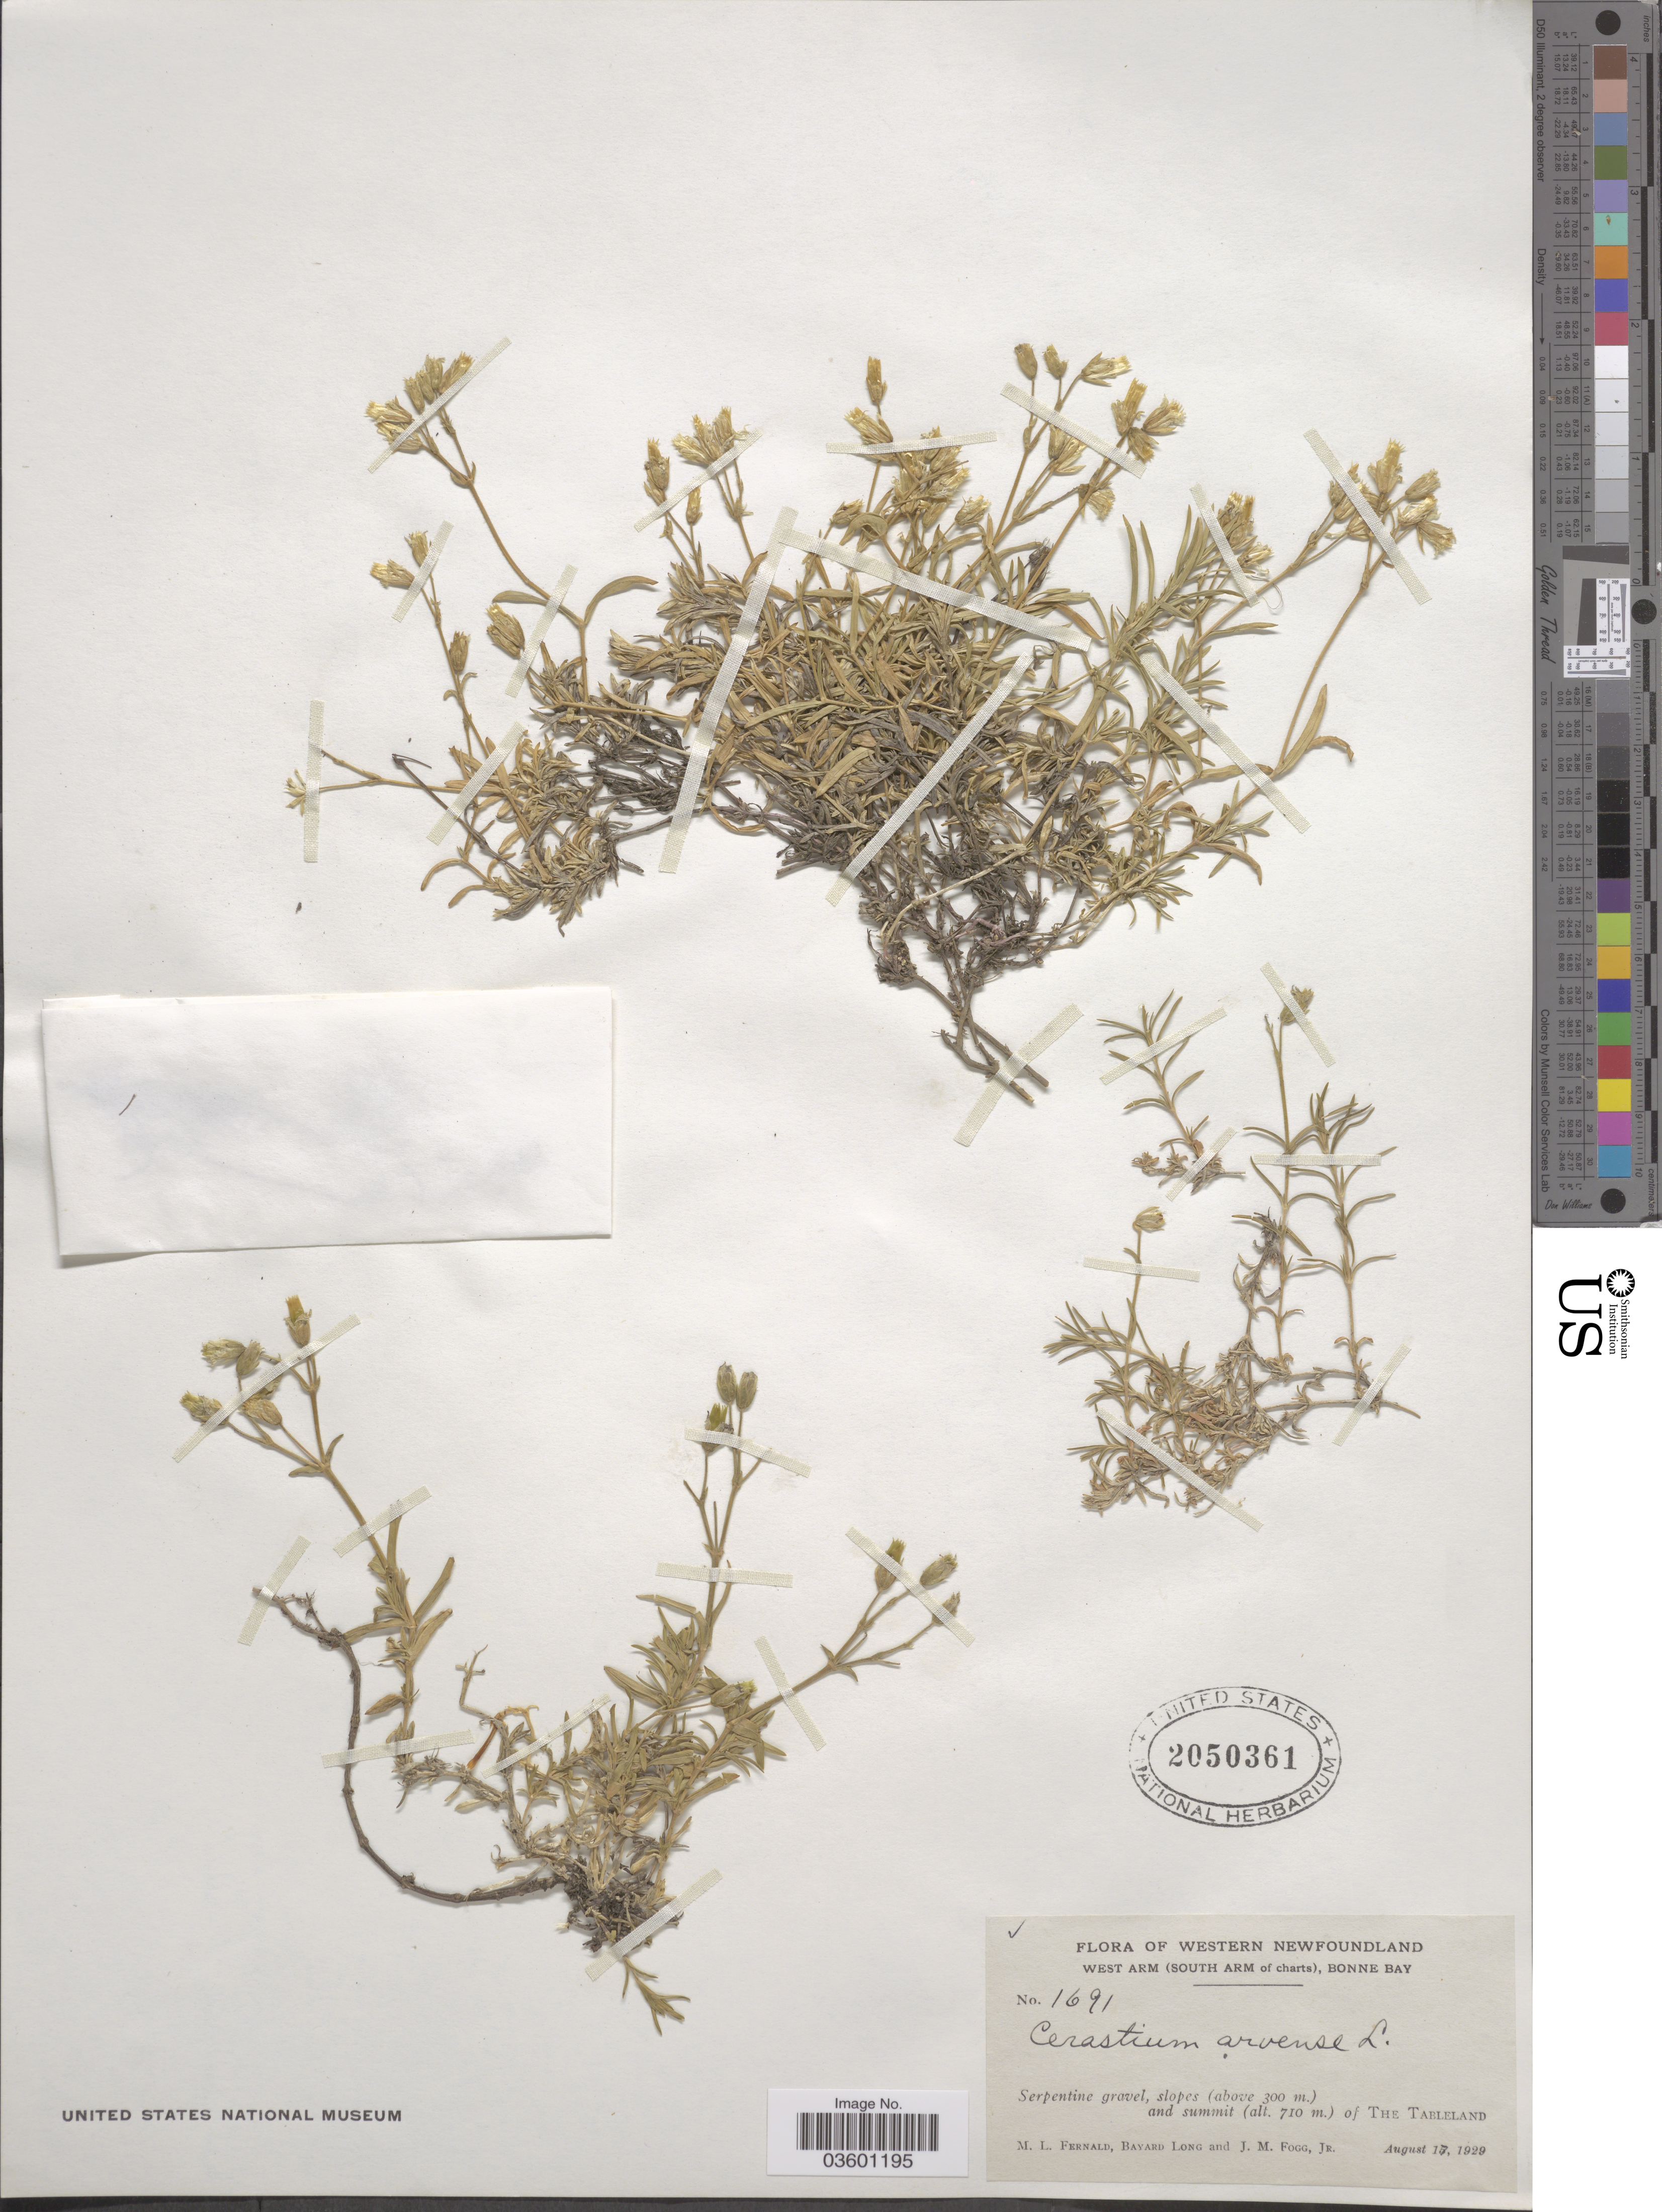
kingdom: Plantae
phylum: Tracheophyta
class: Magnoliopsida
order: Caryophyllales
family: Caryophyllaceae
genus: Cerastium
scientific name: Cerastium arvense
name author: L.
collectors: M. L. Fernald, B. Long & J. Fogg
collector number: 1691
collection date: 1929-08-17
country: Canada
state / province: Newfoundland and Labrador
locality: Western Newfoundland. West Arm (South Arm of charts), Bonne Bay. Slopes and summit of The Tableland.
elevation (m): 300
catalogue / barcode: US 2050361